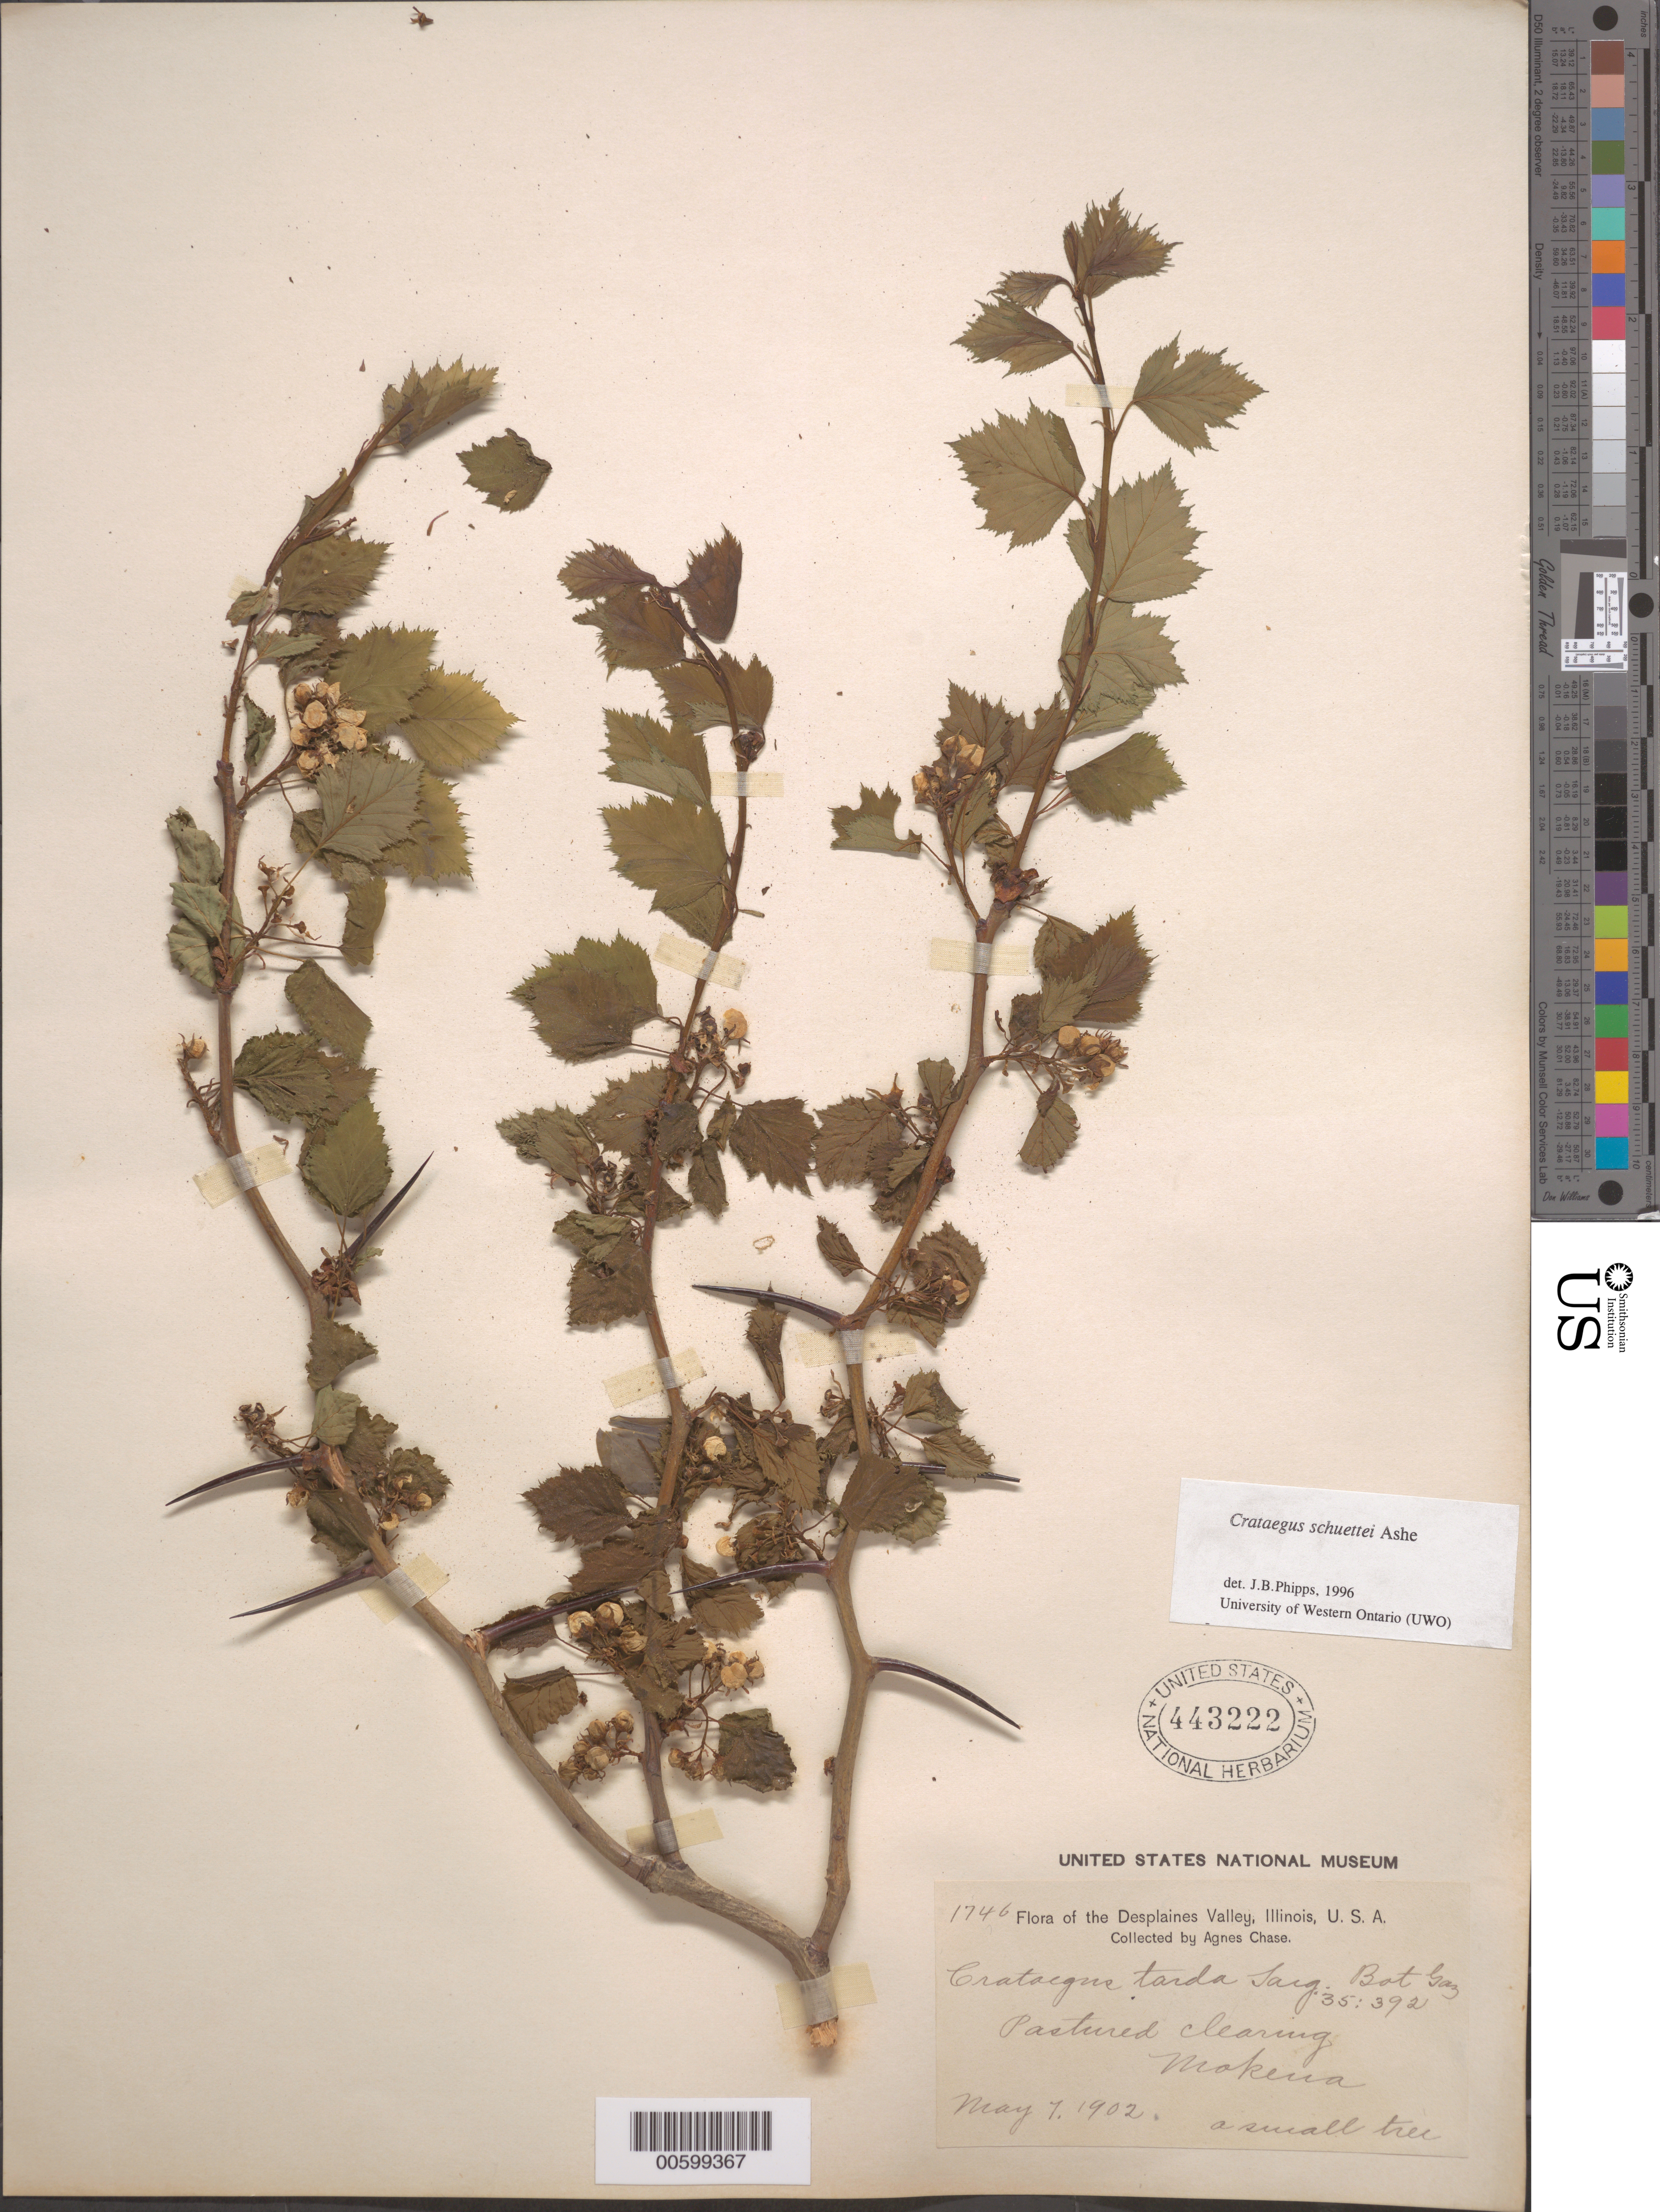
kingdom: Plantae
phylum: Tracheophyta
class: Magnoliopsida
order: Rosales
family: Rosaceae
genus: Crataegus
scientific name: Crataegus schuettei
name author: Ashe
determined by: Phipps, James B., (UWO), University of Western Ontario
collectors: A. Chase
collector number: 1746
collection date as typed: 07 May 1902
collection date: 1902-05-07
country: United States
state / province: Illinois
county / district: Will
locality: Mokena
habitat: Pastured clearing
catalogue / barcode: US 443222